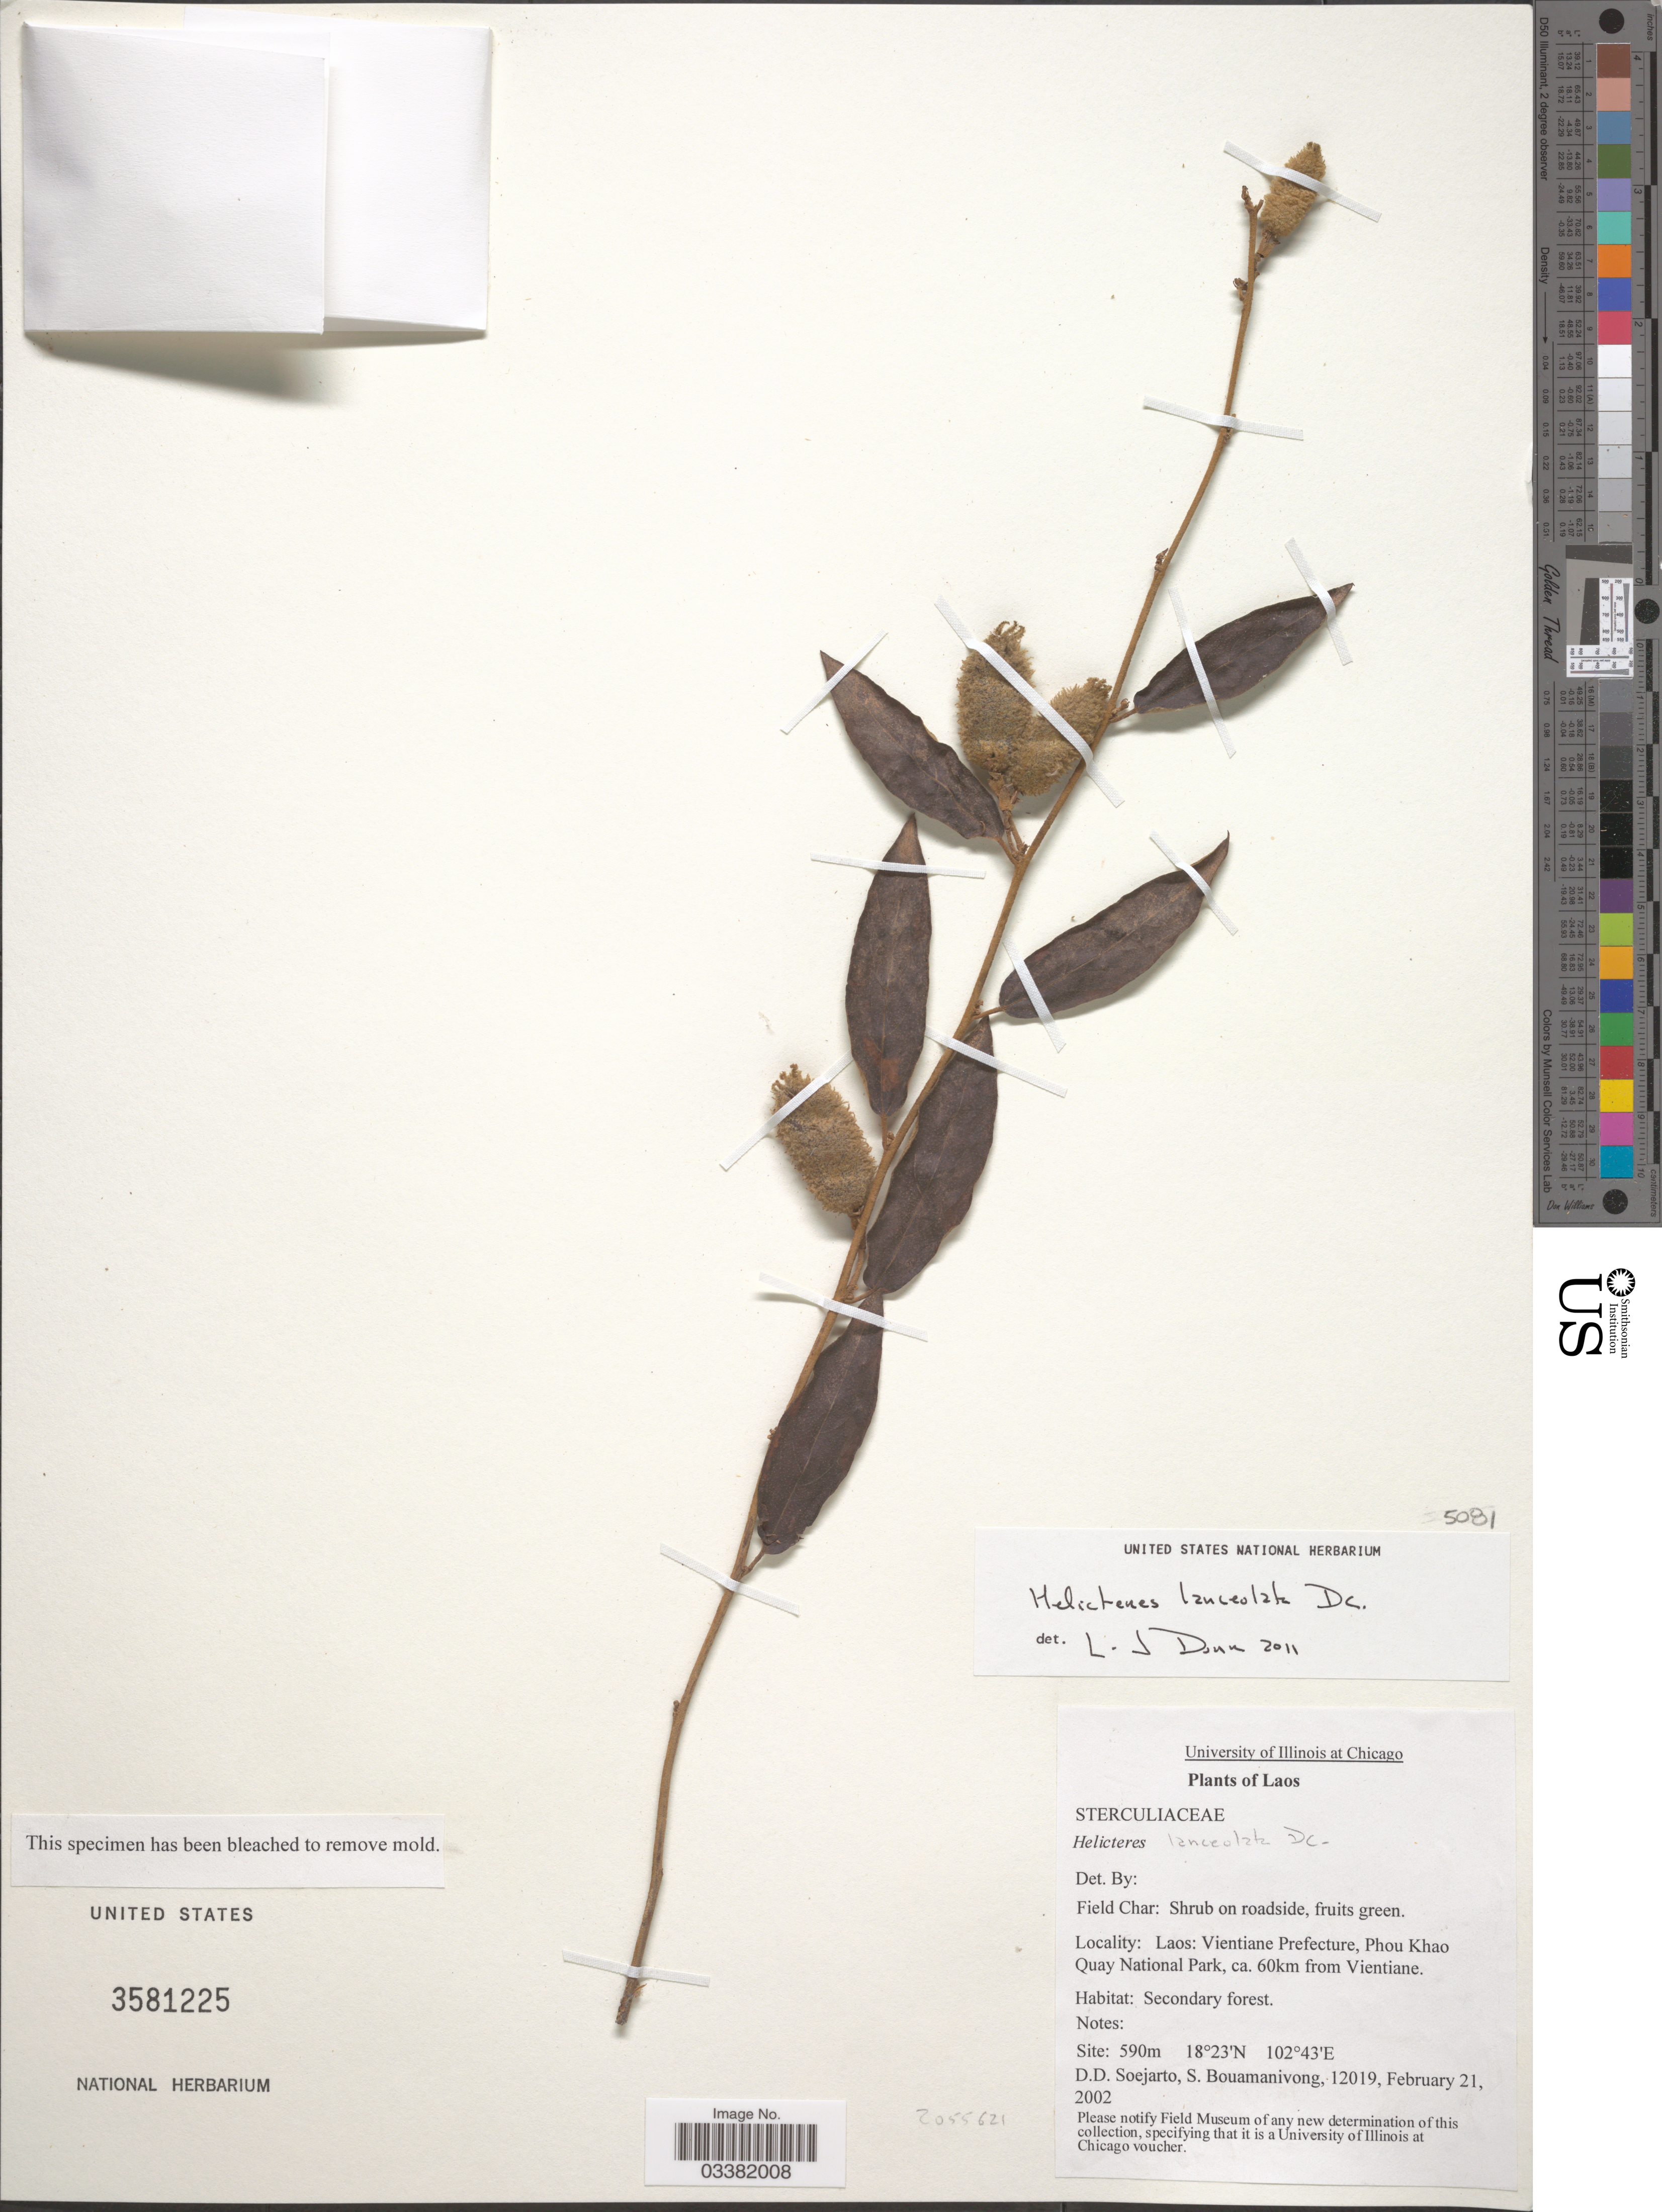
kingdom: Plantae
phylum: Tracheophyta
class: Magnoliopsida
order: Malvales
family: Malvaceae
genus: Helicteres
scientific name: Helicteres lanceolata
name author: DC.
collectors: S. Bouamanivong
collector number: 12019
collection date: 2002-02-21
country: Laos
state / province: Viangchan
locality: Vientiane Prefecture, Phou Khao Quay National Park, ca. 60km from Vientiane.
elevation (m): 590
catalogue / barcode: US 3581225